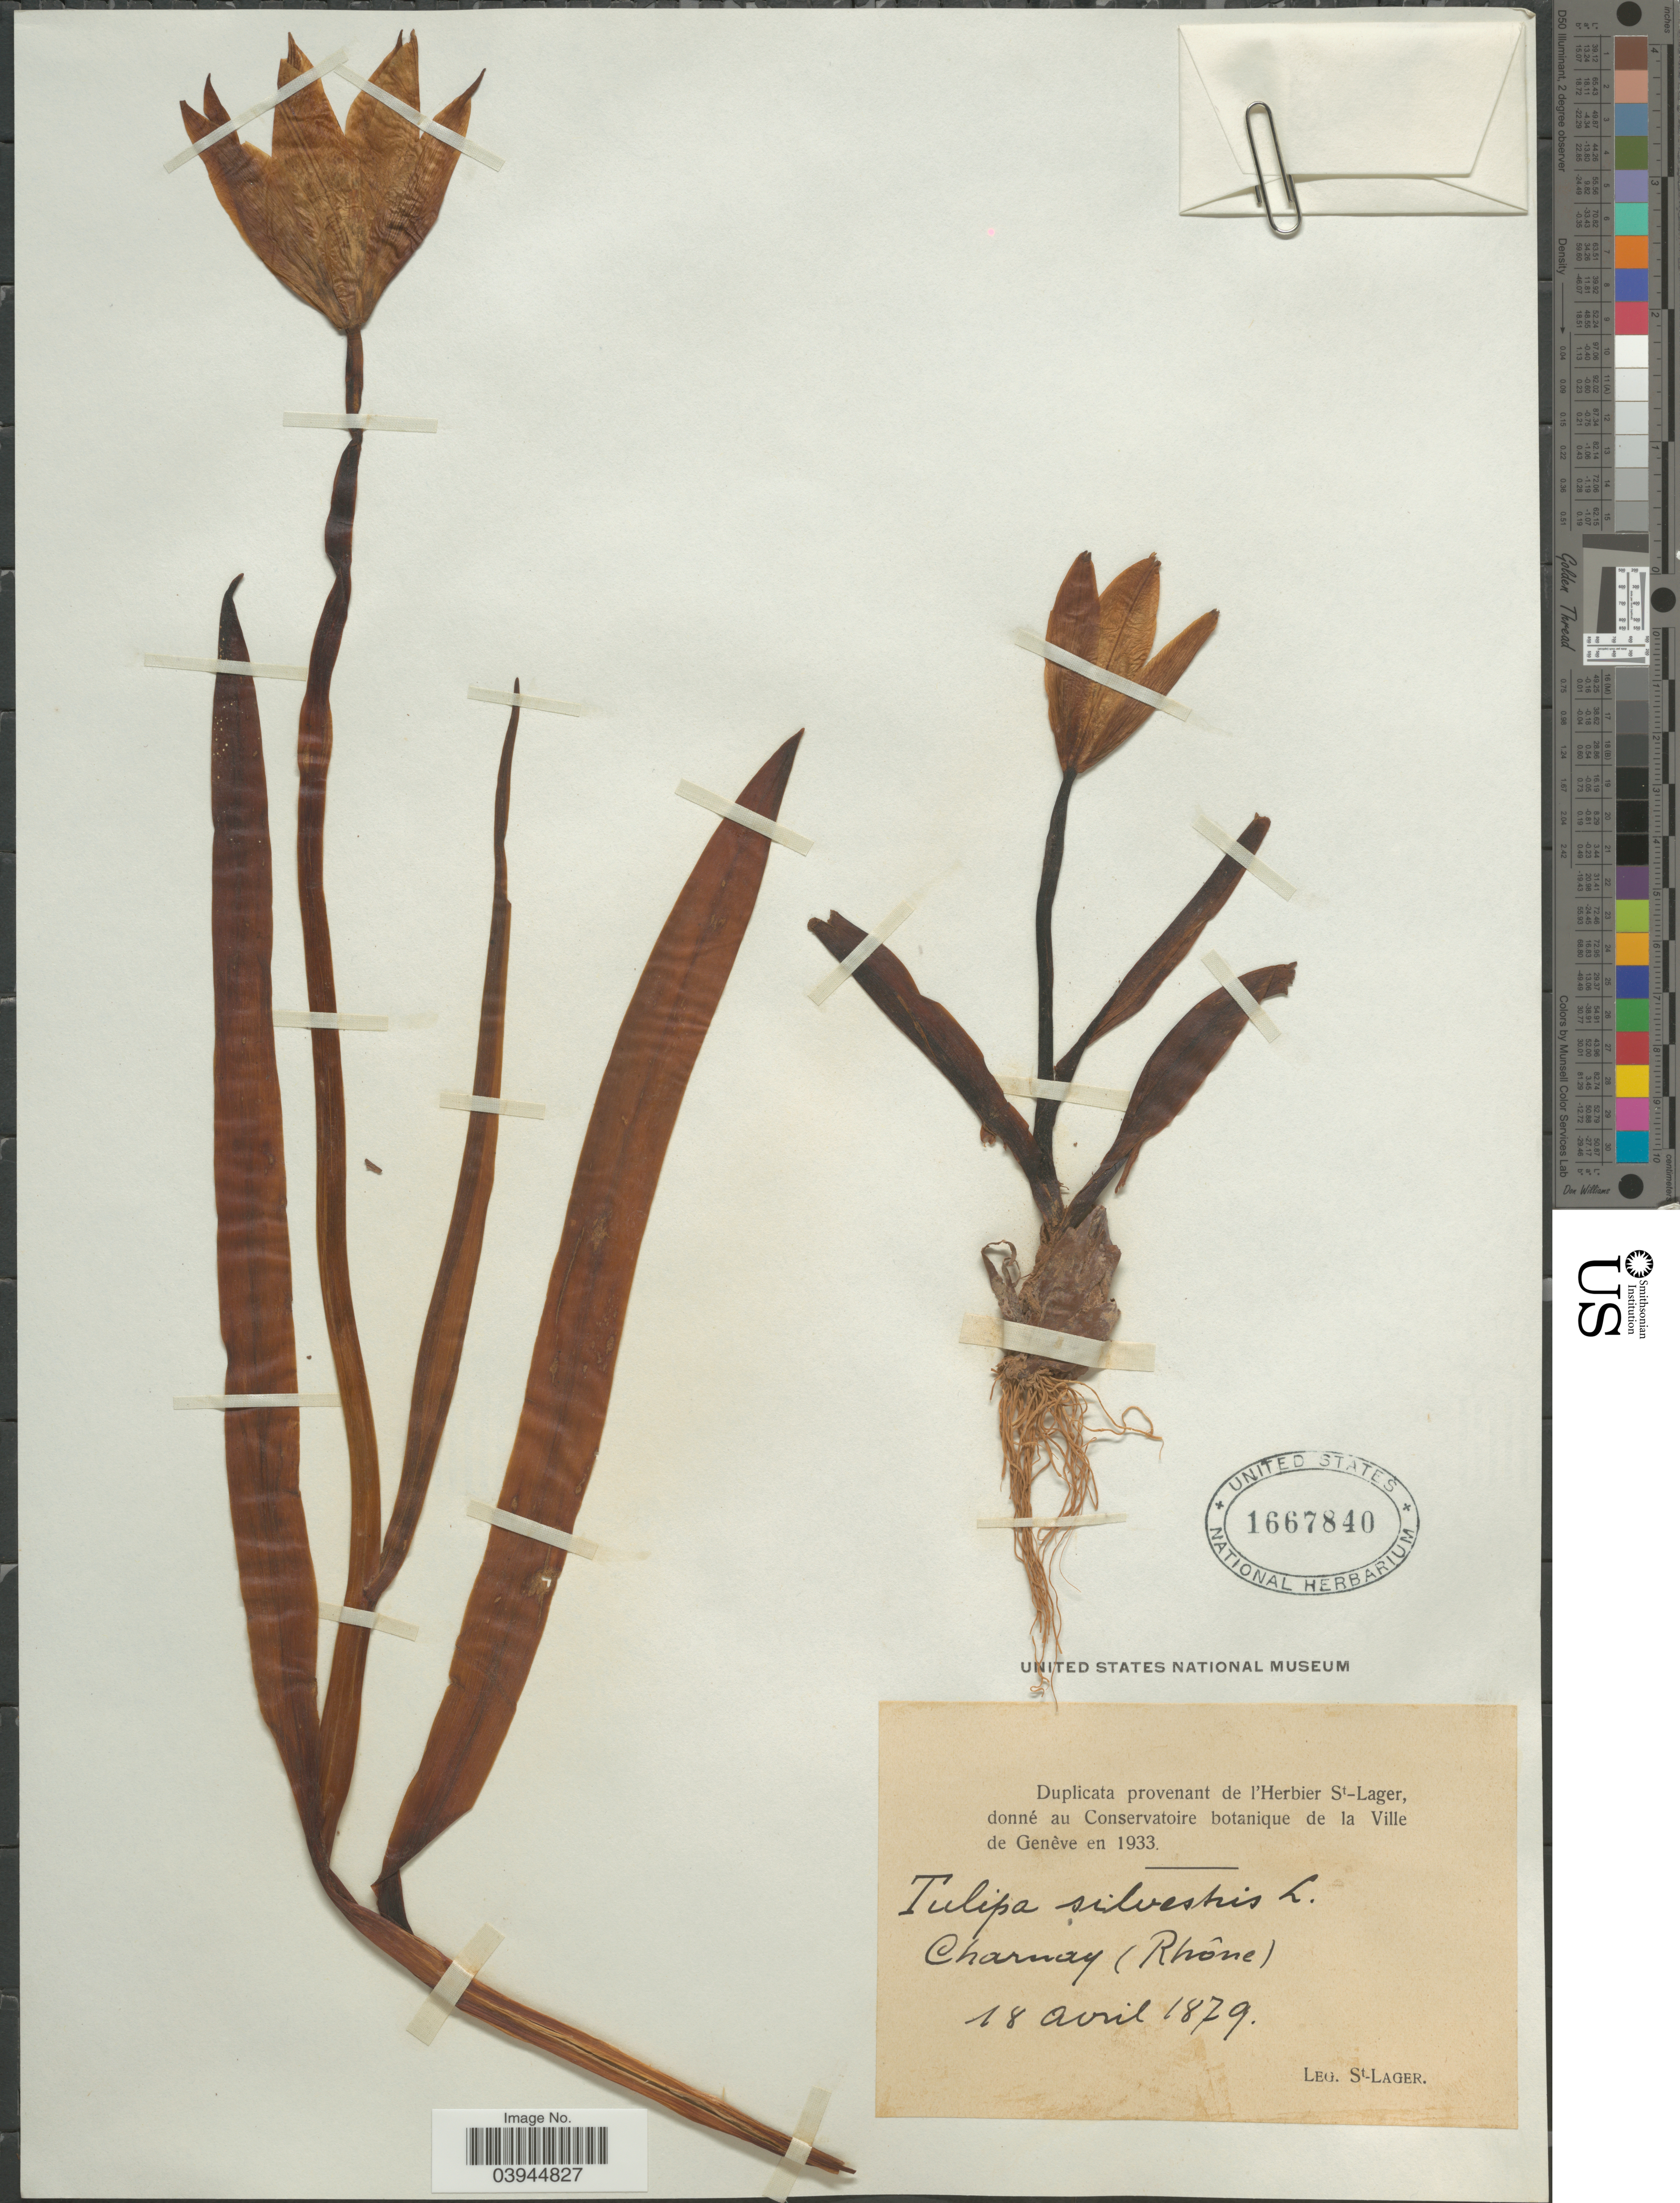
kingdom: Plantae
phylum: Tracheophyta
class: Liliopsida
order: Liliales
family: Liliaceae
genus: Tulipa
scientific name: Tulipa silvestris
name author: L.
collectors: -. St. Lager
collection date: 1879-04-18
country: France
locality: Charnay (Rhône).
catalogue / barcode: US 1667840